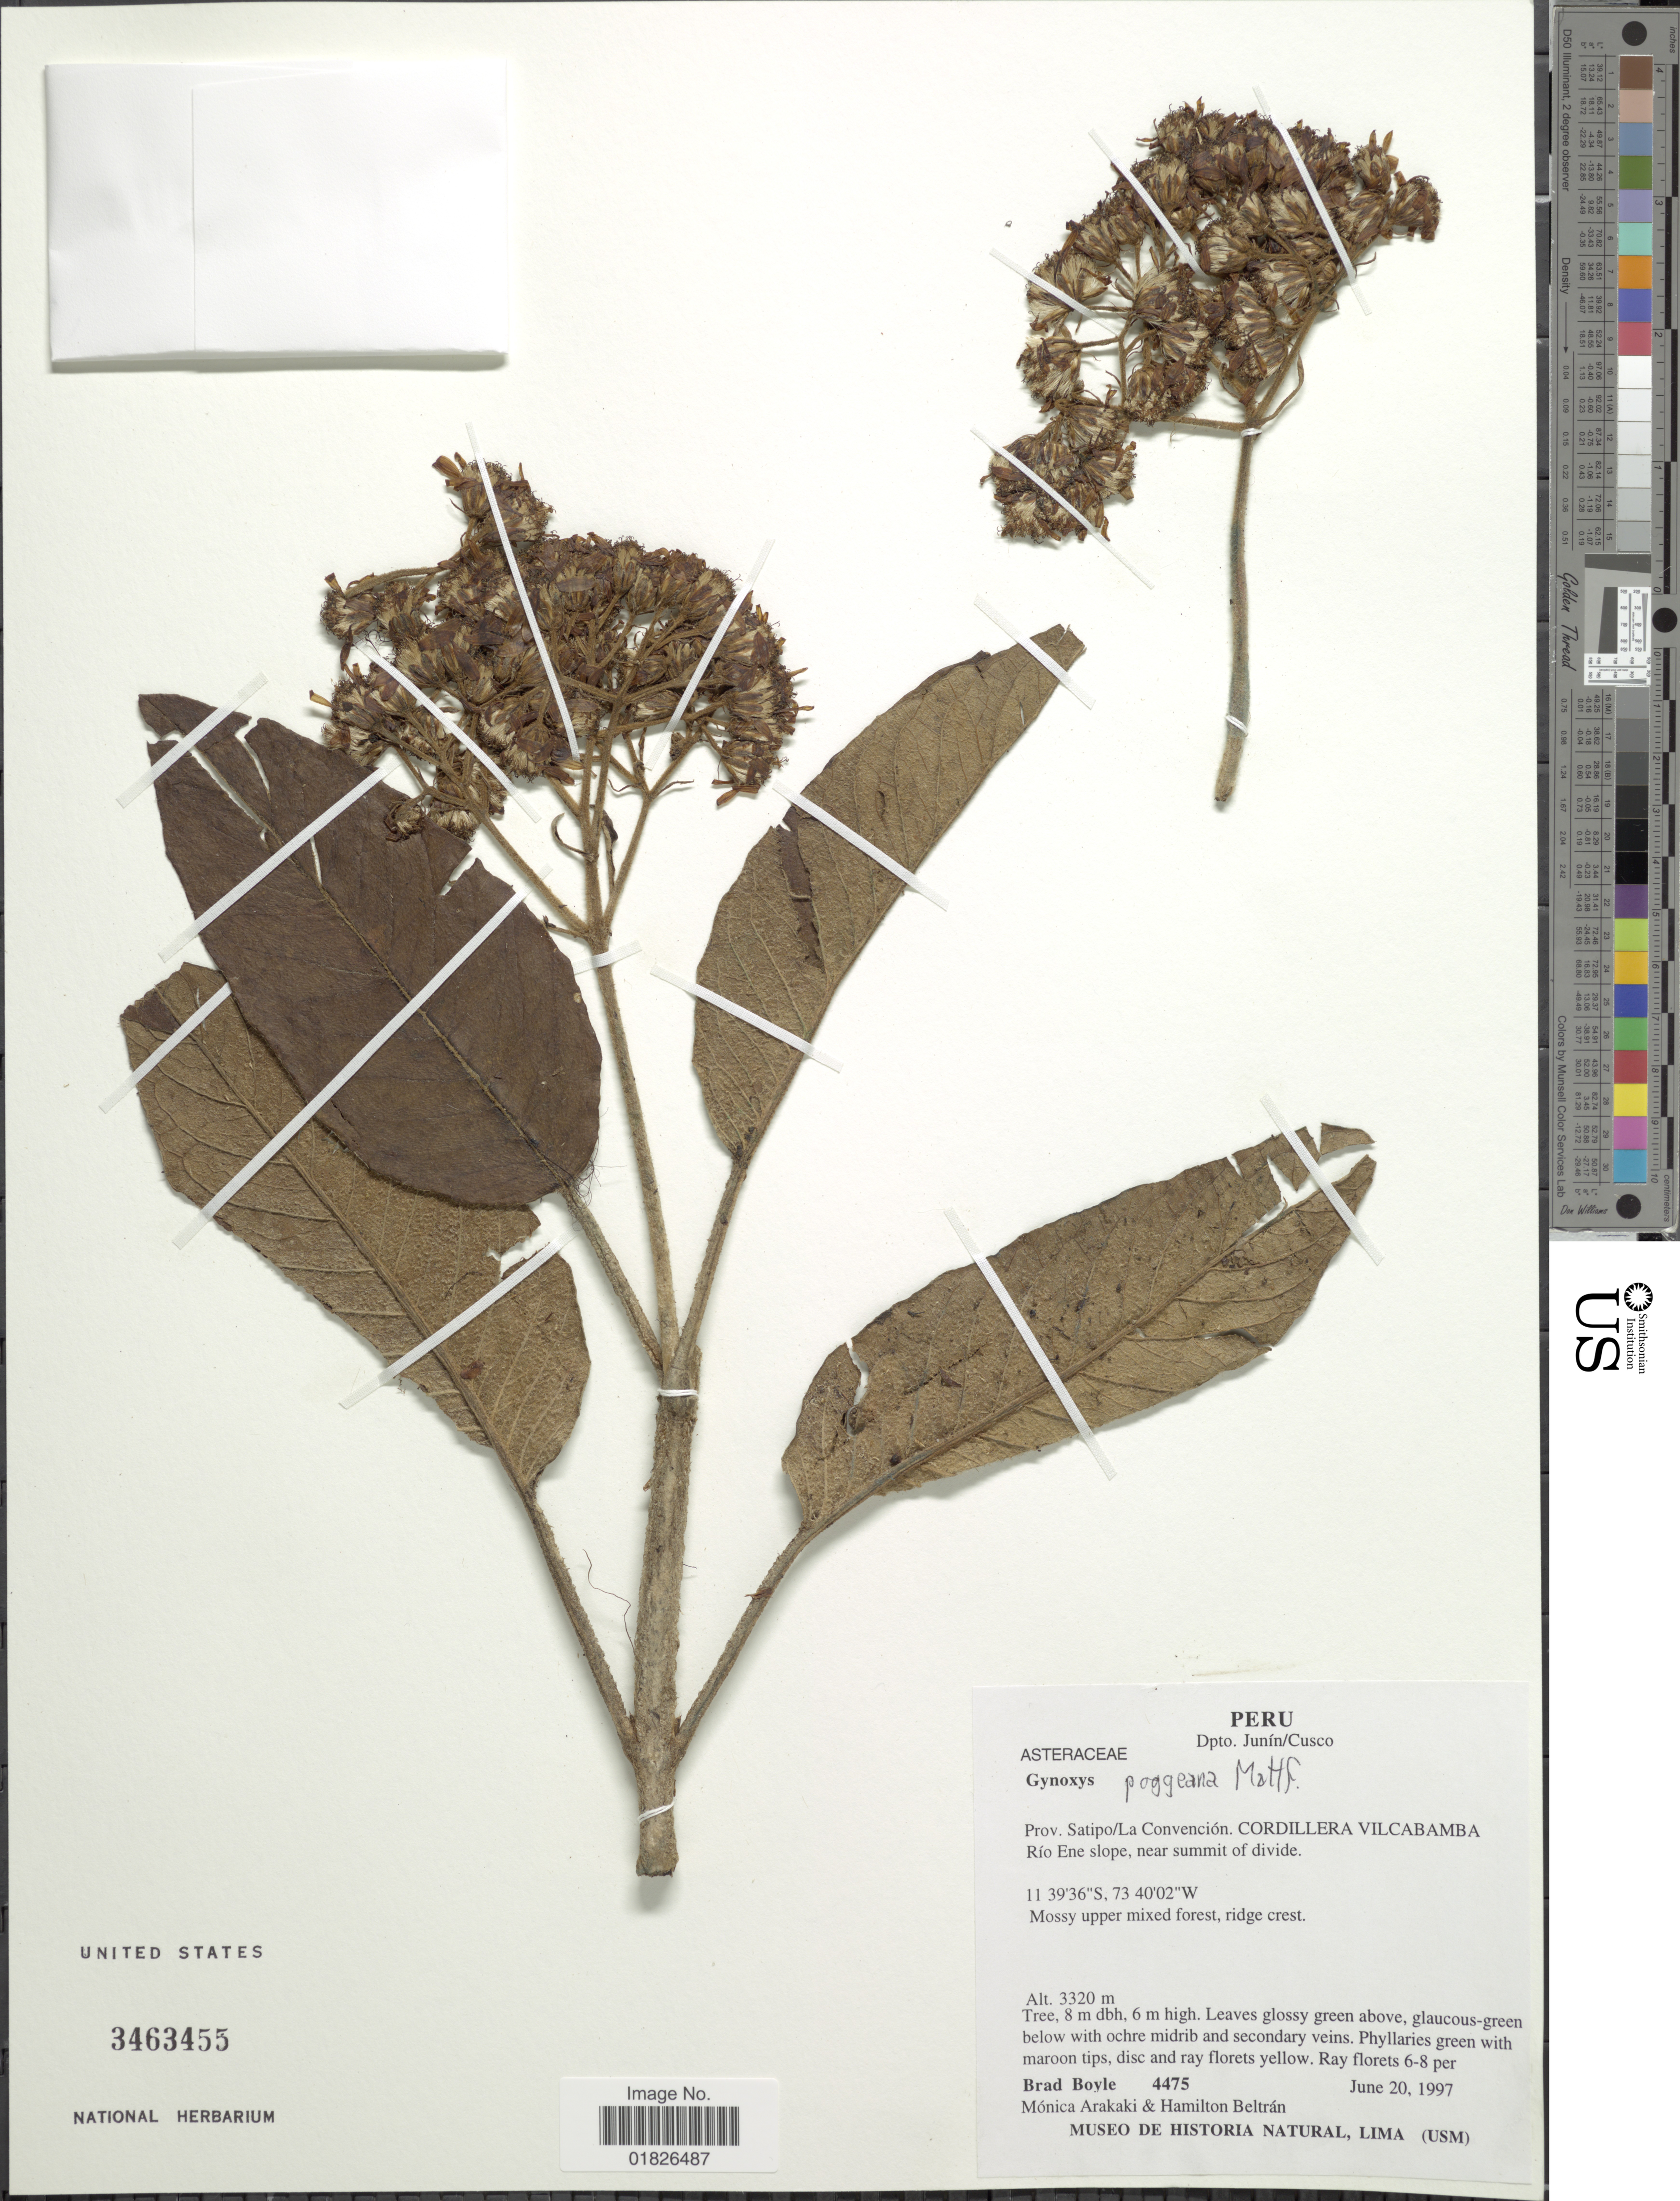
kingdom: Plantae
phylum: Tracheophyta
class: Magnoliopsida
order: Asterales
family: Asteraceae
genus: Gynoxys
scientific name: Gynoxys poggeana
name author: Mattf.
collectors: B. Boyle, M. Arakaki & H. Beltran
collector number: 4475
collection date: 1997-06-20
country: Peru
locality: Dpto. Junin/Cusco, Prov. Satipo/ La Convencion, Cordillera Vilcabamba, Rio Ene slope, near summit of divide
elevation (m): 3320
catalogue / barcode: US 3463455